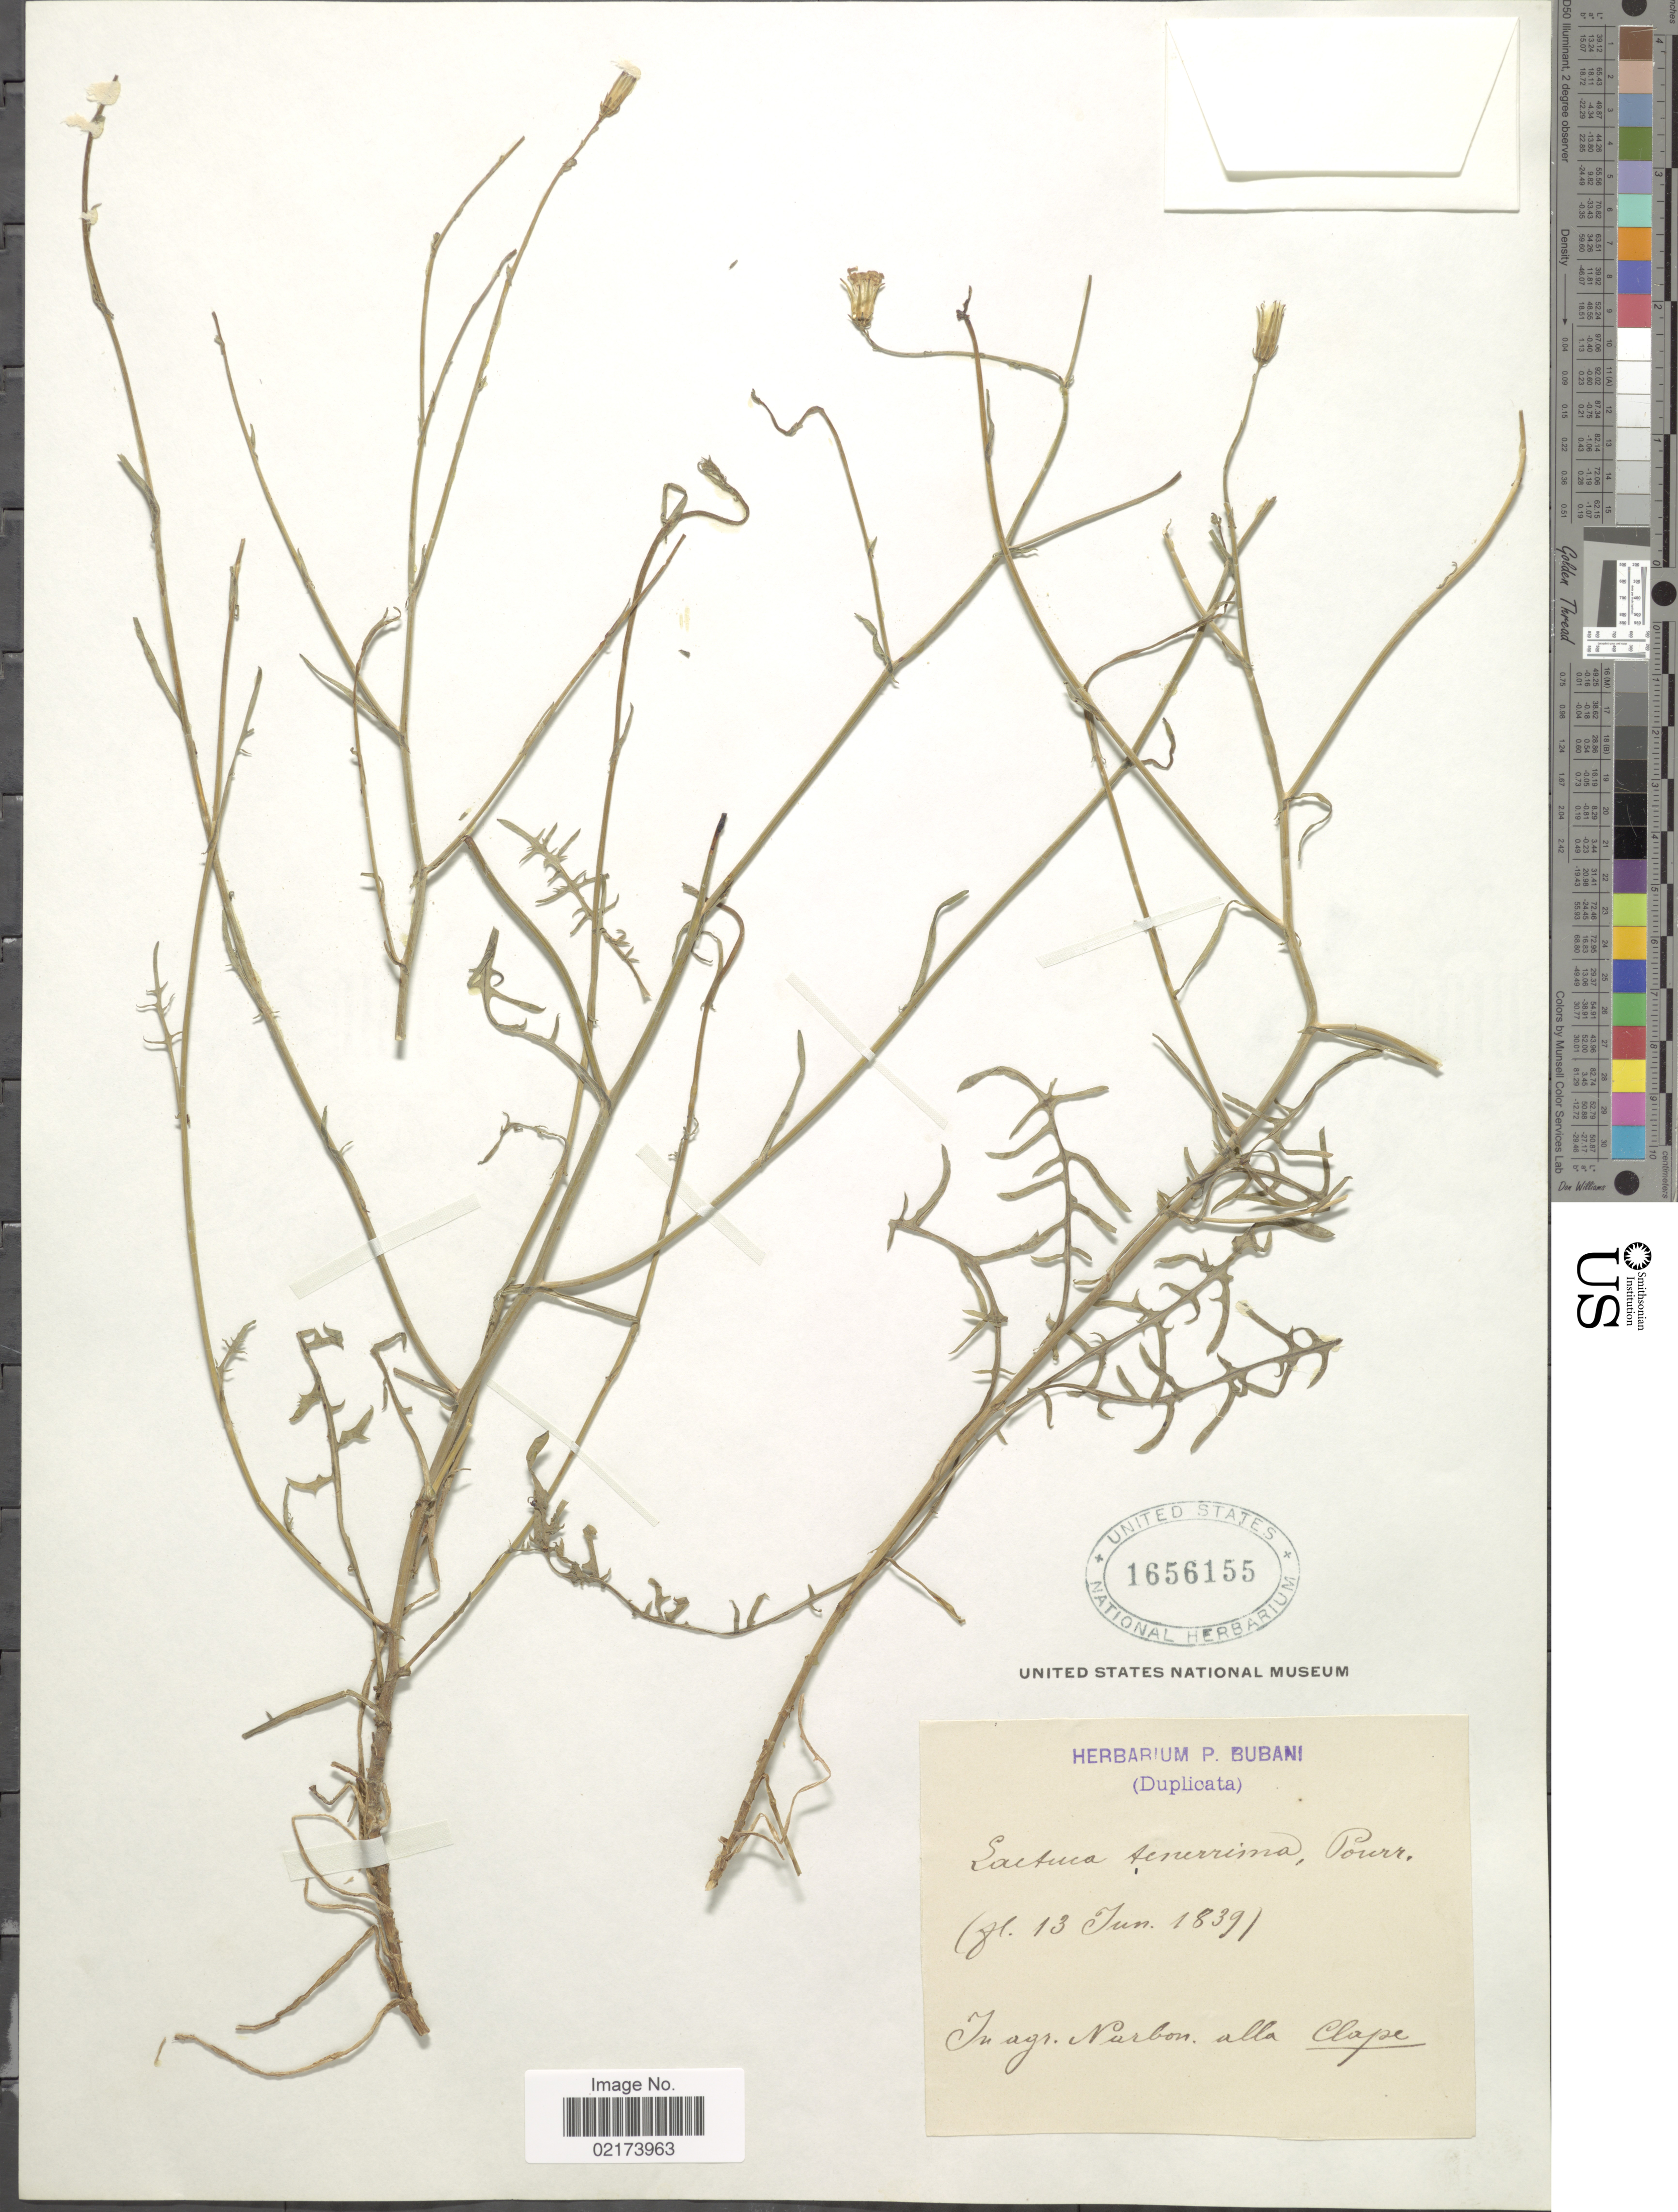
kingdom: Plantae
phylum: Tracheophyta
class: Magnoliopsida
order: Asterales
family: Asteraceae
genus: Lactuca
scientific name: Lactuca tenerrima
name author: Pourr.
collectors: ex herb. P. Bubani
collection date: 1839-06-13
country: France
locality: Nurbom, alla Clape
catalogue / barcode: US 1656155